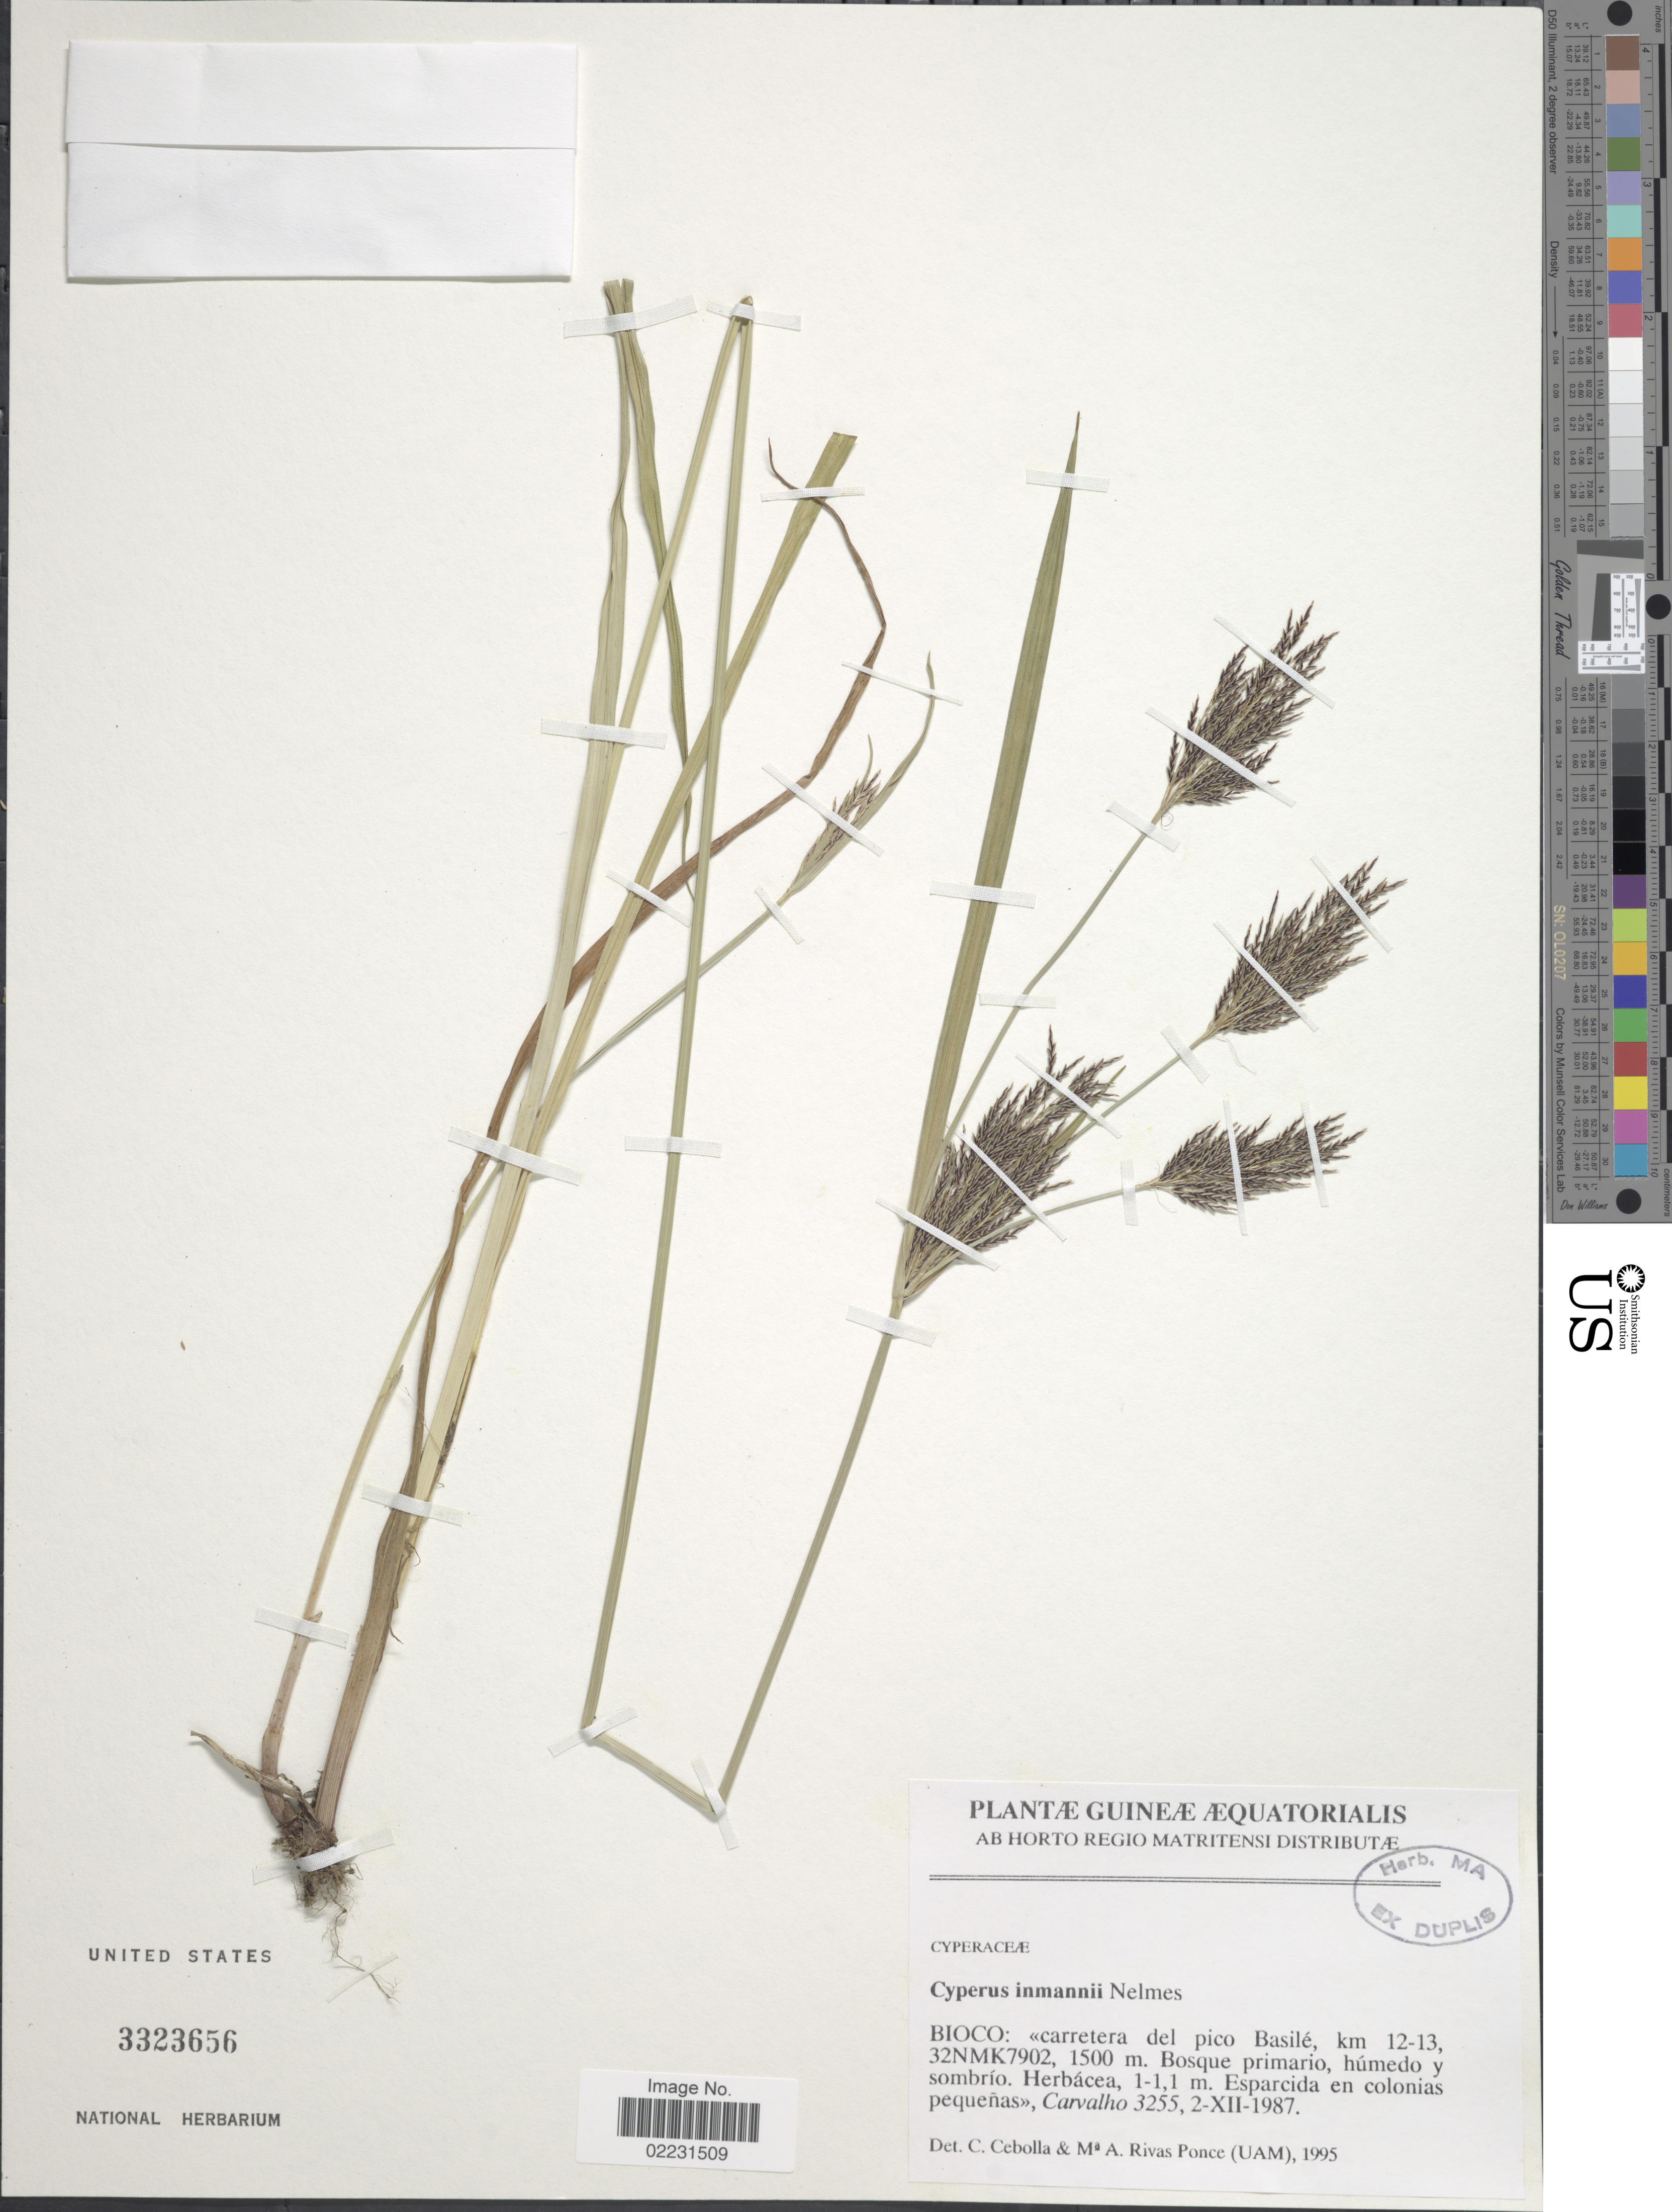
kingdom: Plantae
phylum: Tracheophyta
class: Liliopsida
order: Poales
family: Cyperaceae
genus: Cyperus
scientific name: Cyperus aterrimus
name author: Hochst. ex Steud.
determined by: Strong, Mark T., (BOT), Smithsonian Institution - National Museum of Natural History (UNITED STATES)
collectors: Carvalho, --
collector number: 3255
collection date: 1987-12-02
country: Equatorial Guinea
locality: Bioco: carretera del pico Basile, km 12-13 32NMK7902. Guineae Aequatorialis,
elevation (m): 1500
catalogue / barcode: US 3323656